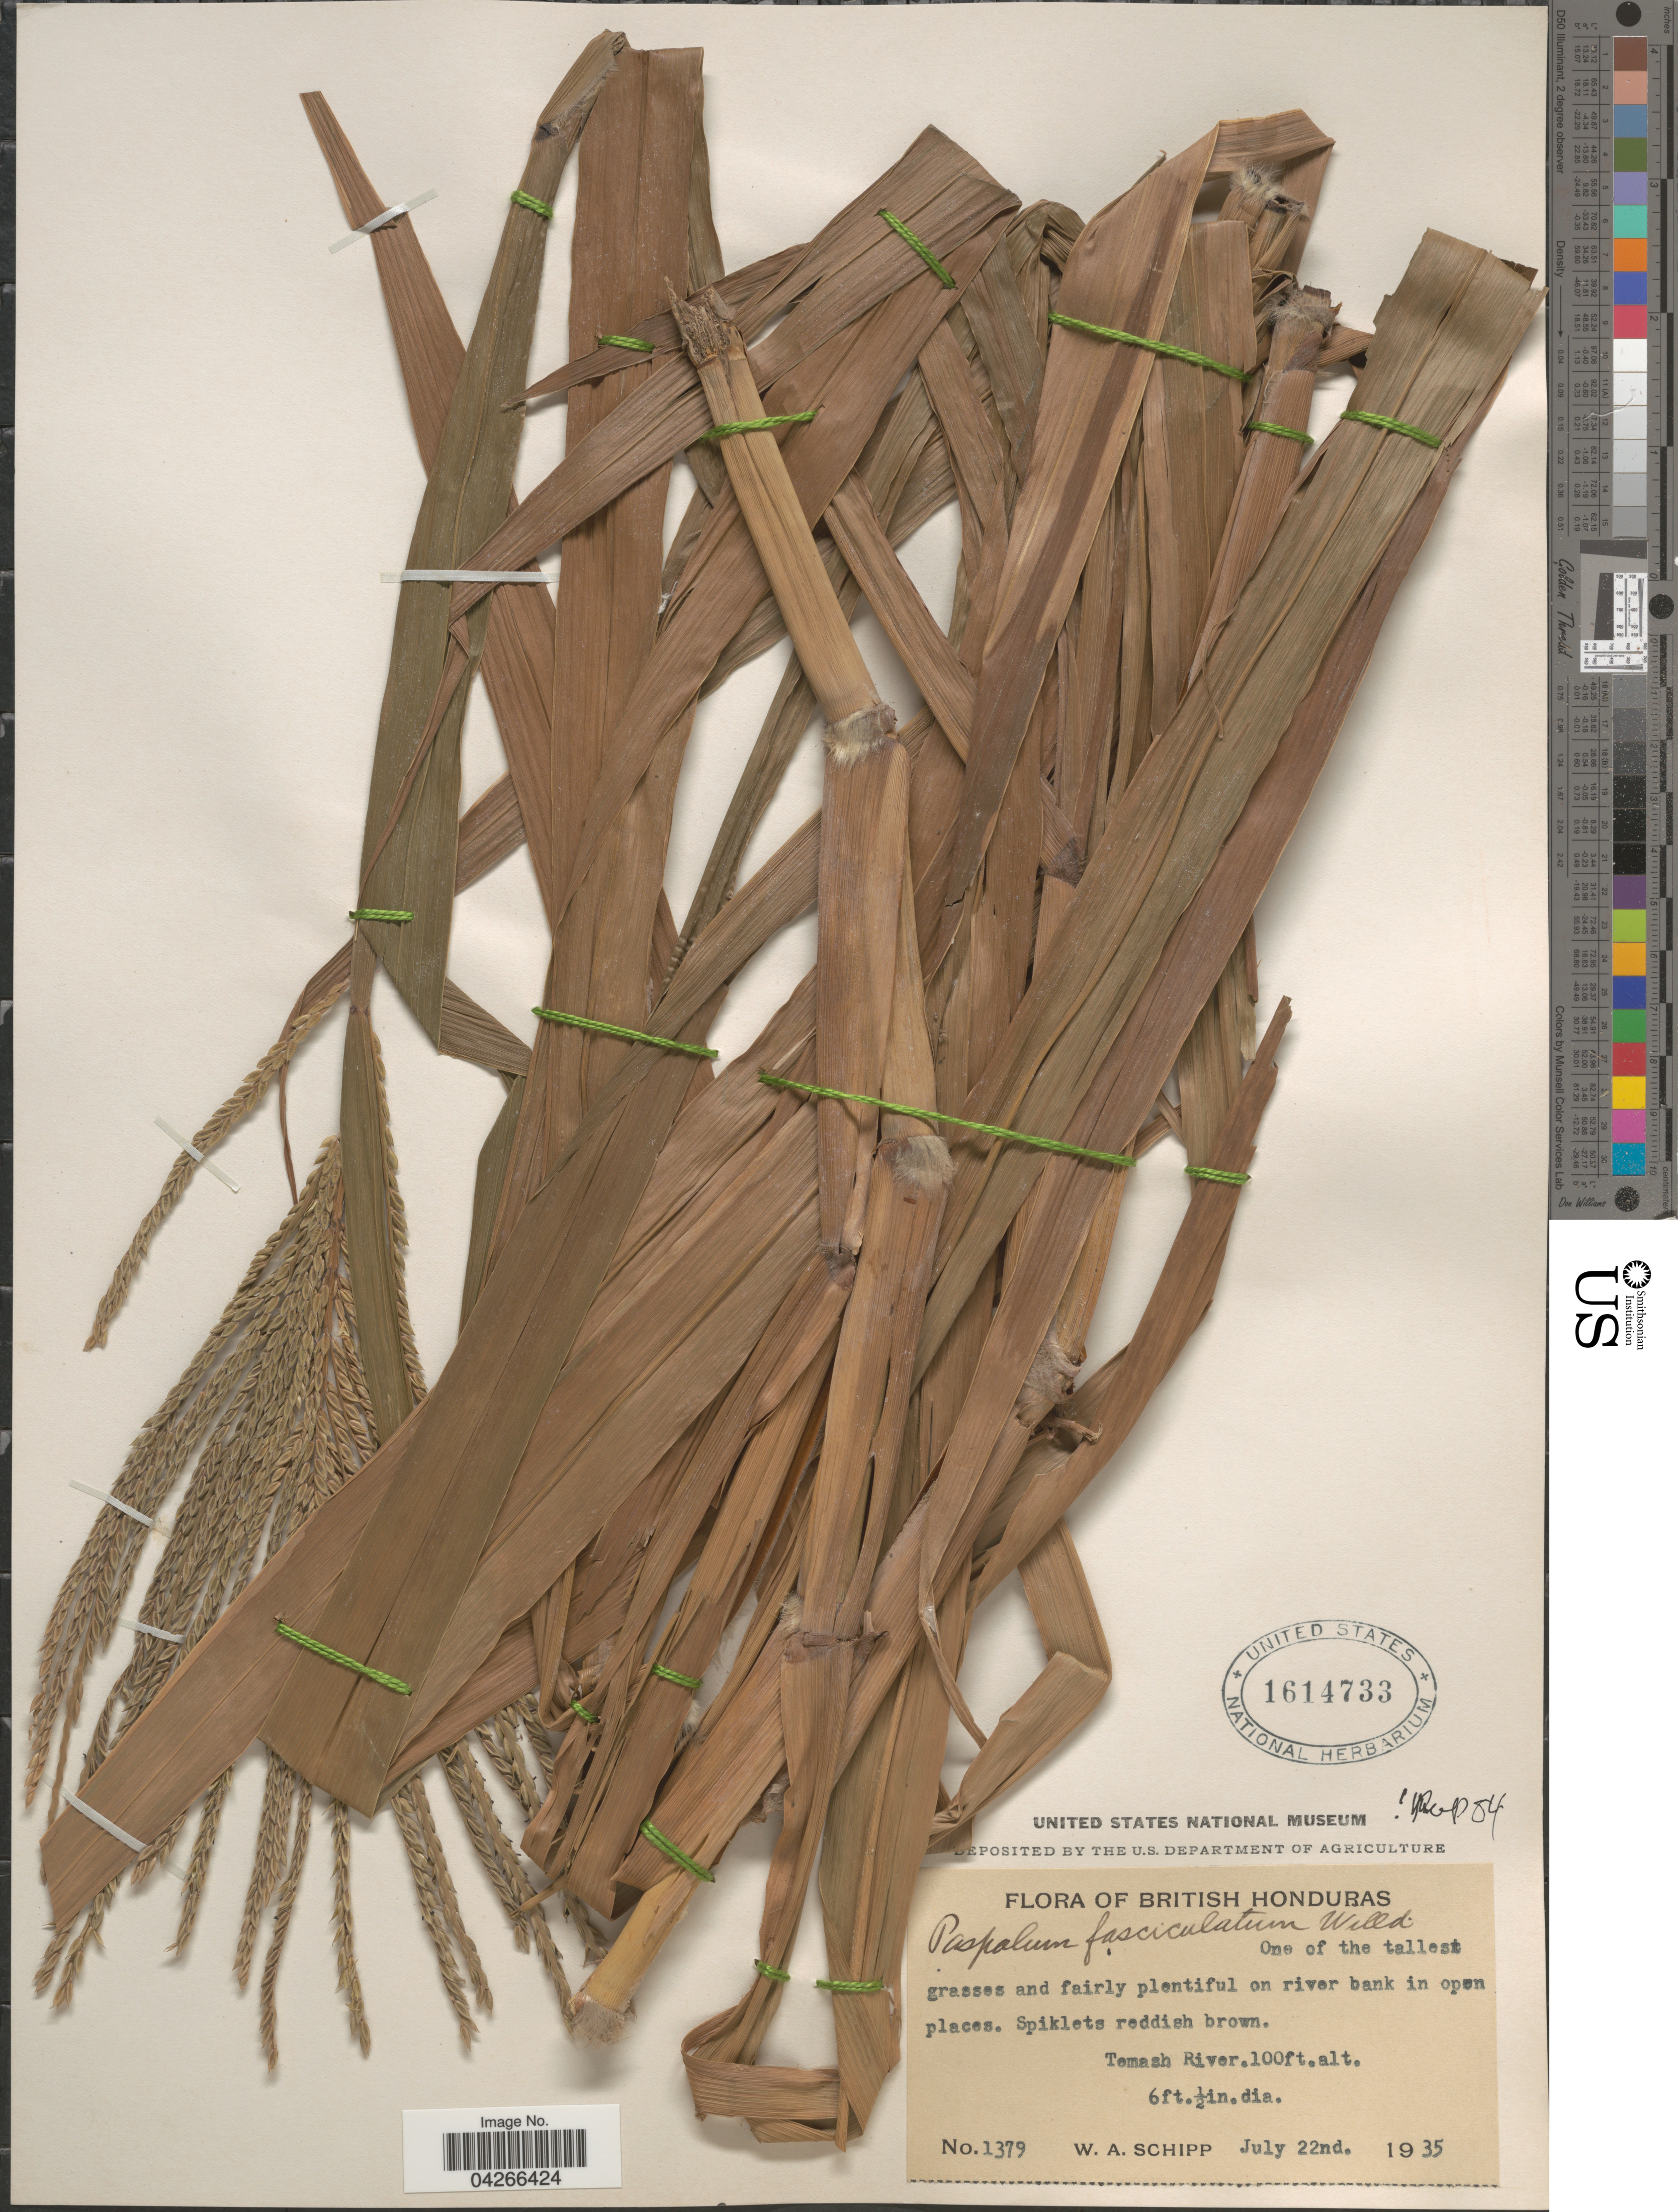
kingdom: Plantae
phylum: Tracheophyta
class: Liliopsida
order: Poales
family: Poaceae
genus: Paspalum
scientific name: Paspalum fasciculatum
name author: Willd. ex Flüggé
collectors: W. Schipp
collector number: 1379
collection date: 1935-07-22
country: Belize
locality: British Honduras. On river bank in open places. Temash River .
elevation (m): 30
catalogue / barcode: US 1614733